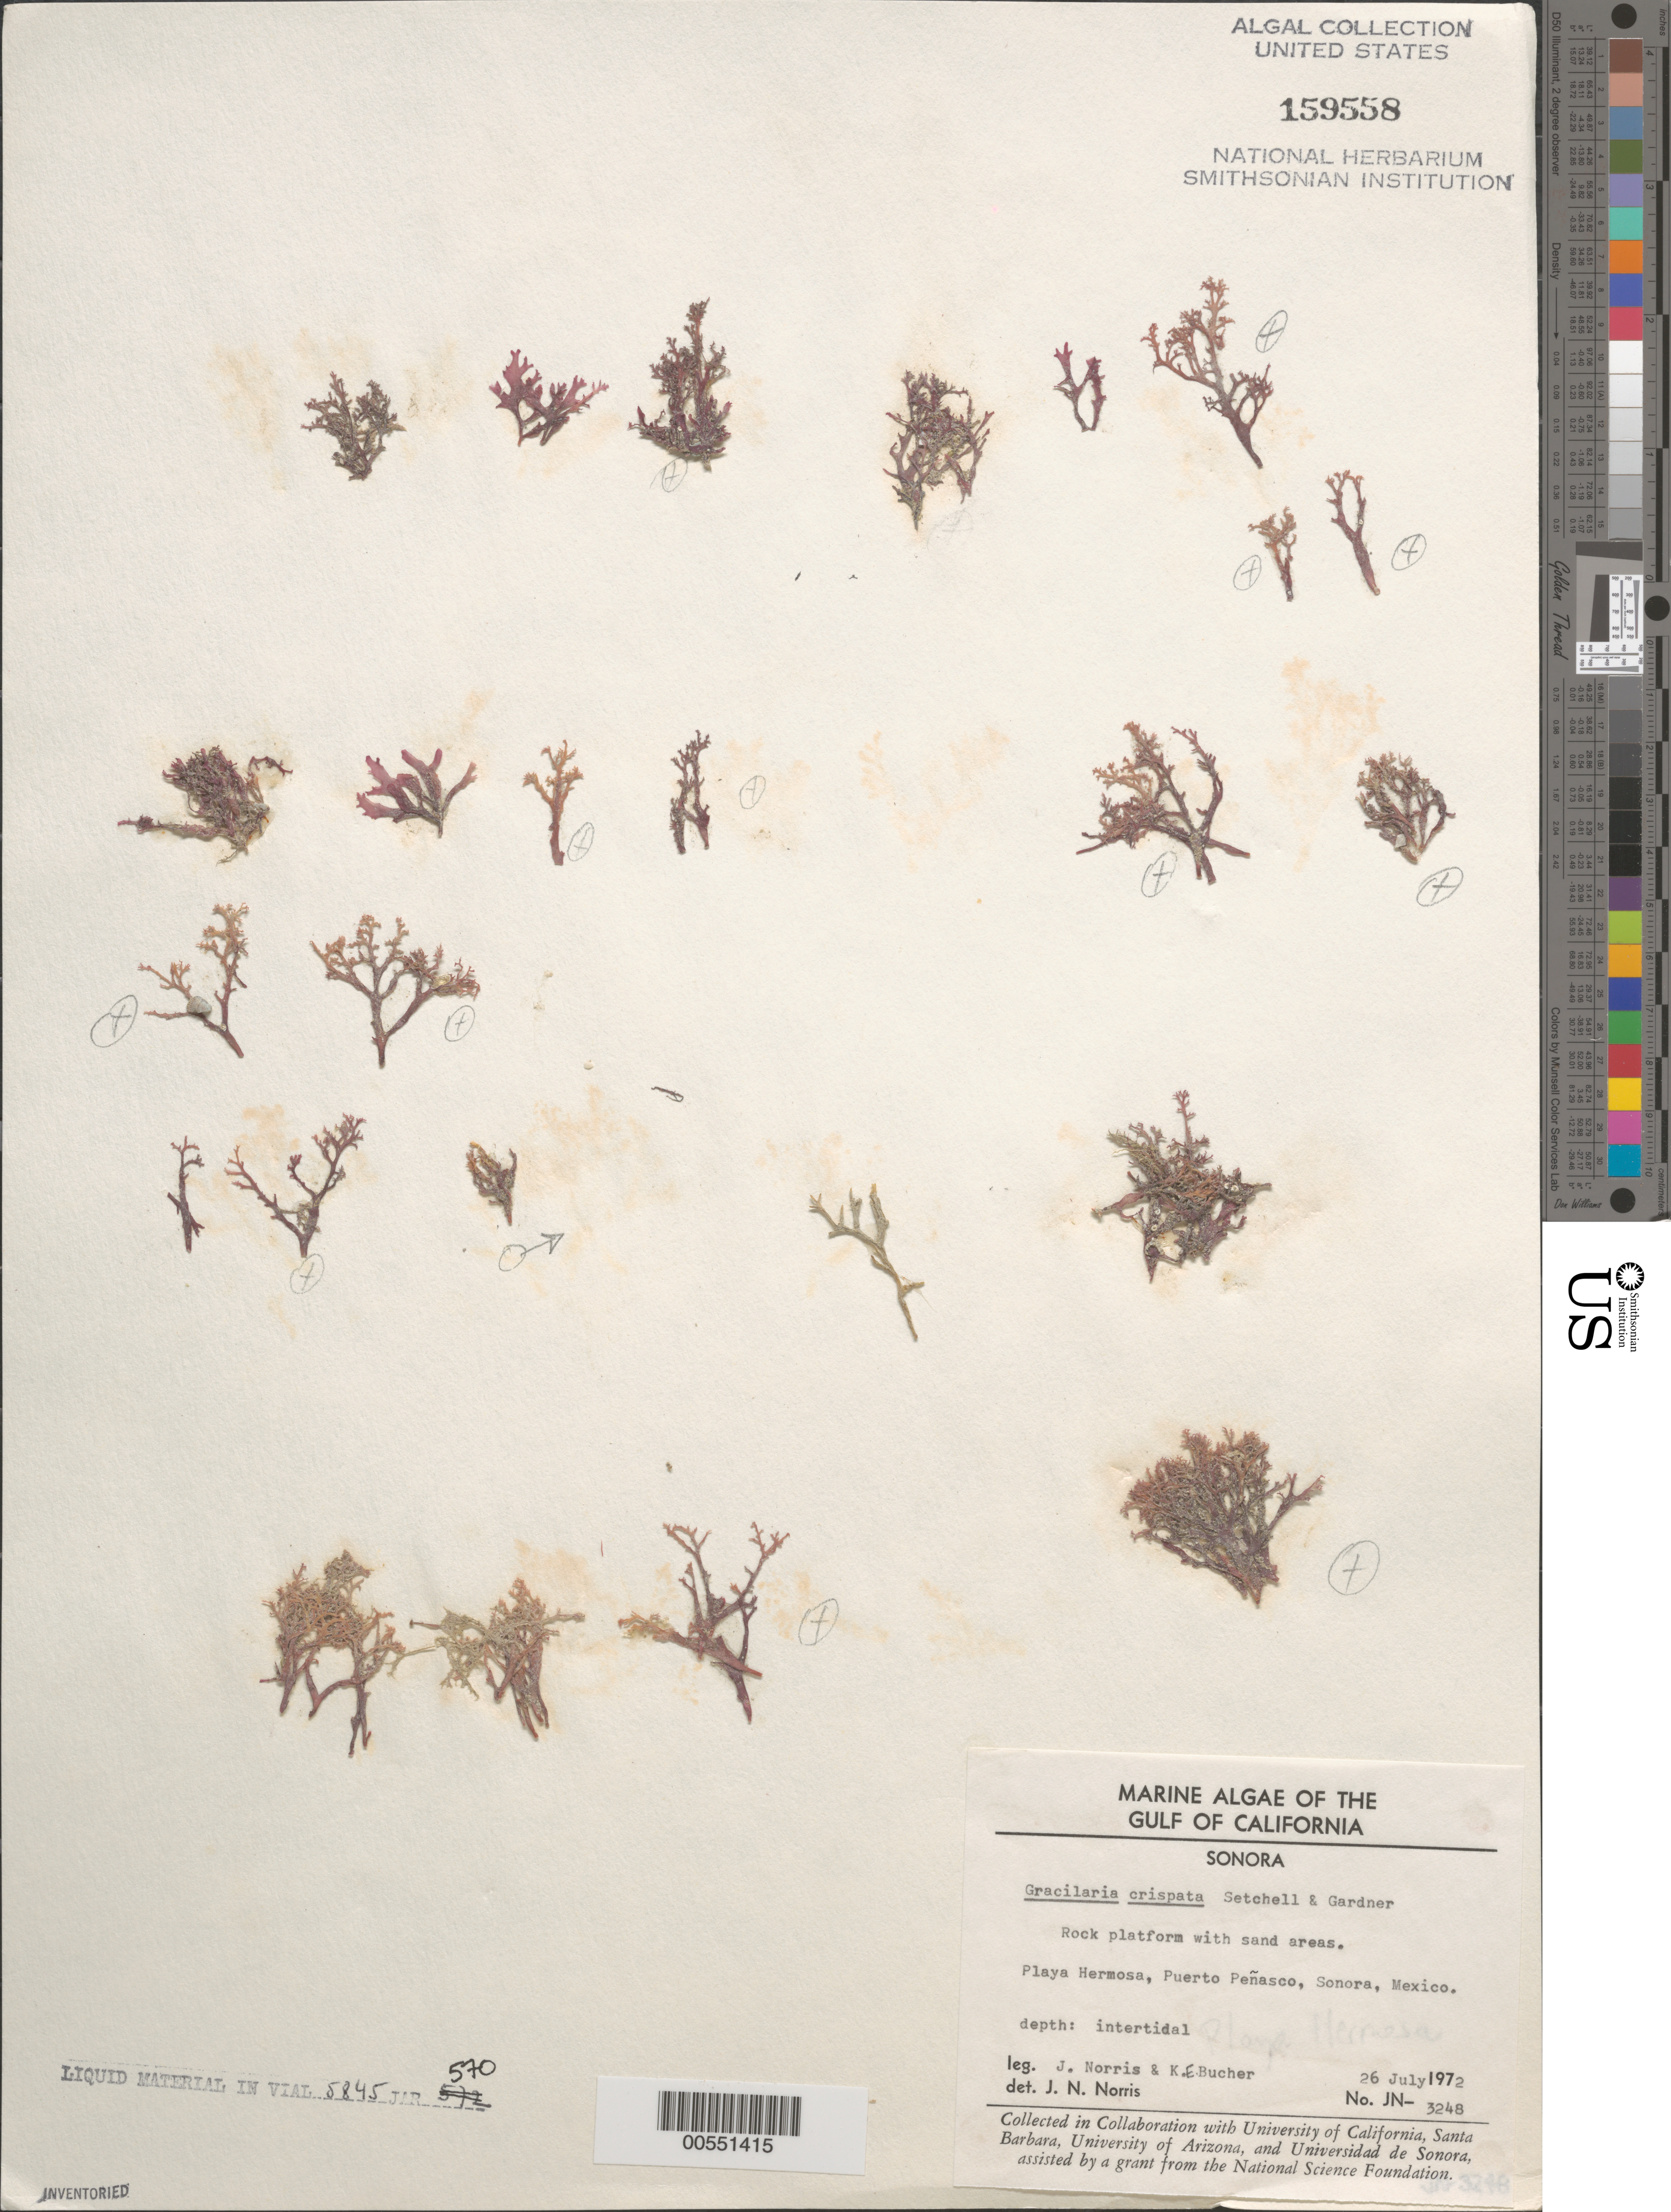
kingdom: Plantae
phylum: Rhodophyta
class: Florideophyceae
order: Gracilariales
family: Gracilariaceae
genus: Gracilaria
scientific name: Gracilaria crispata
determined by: Norris, James N.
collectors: J. N. Norris & K. E. Bucher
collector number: JN-3248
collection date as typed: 26 Jul 1972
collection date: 1972-07-26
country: Mexico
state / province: Sonora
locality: Playa Hermosa, Puerto Penasco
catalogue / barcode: US 159558